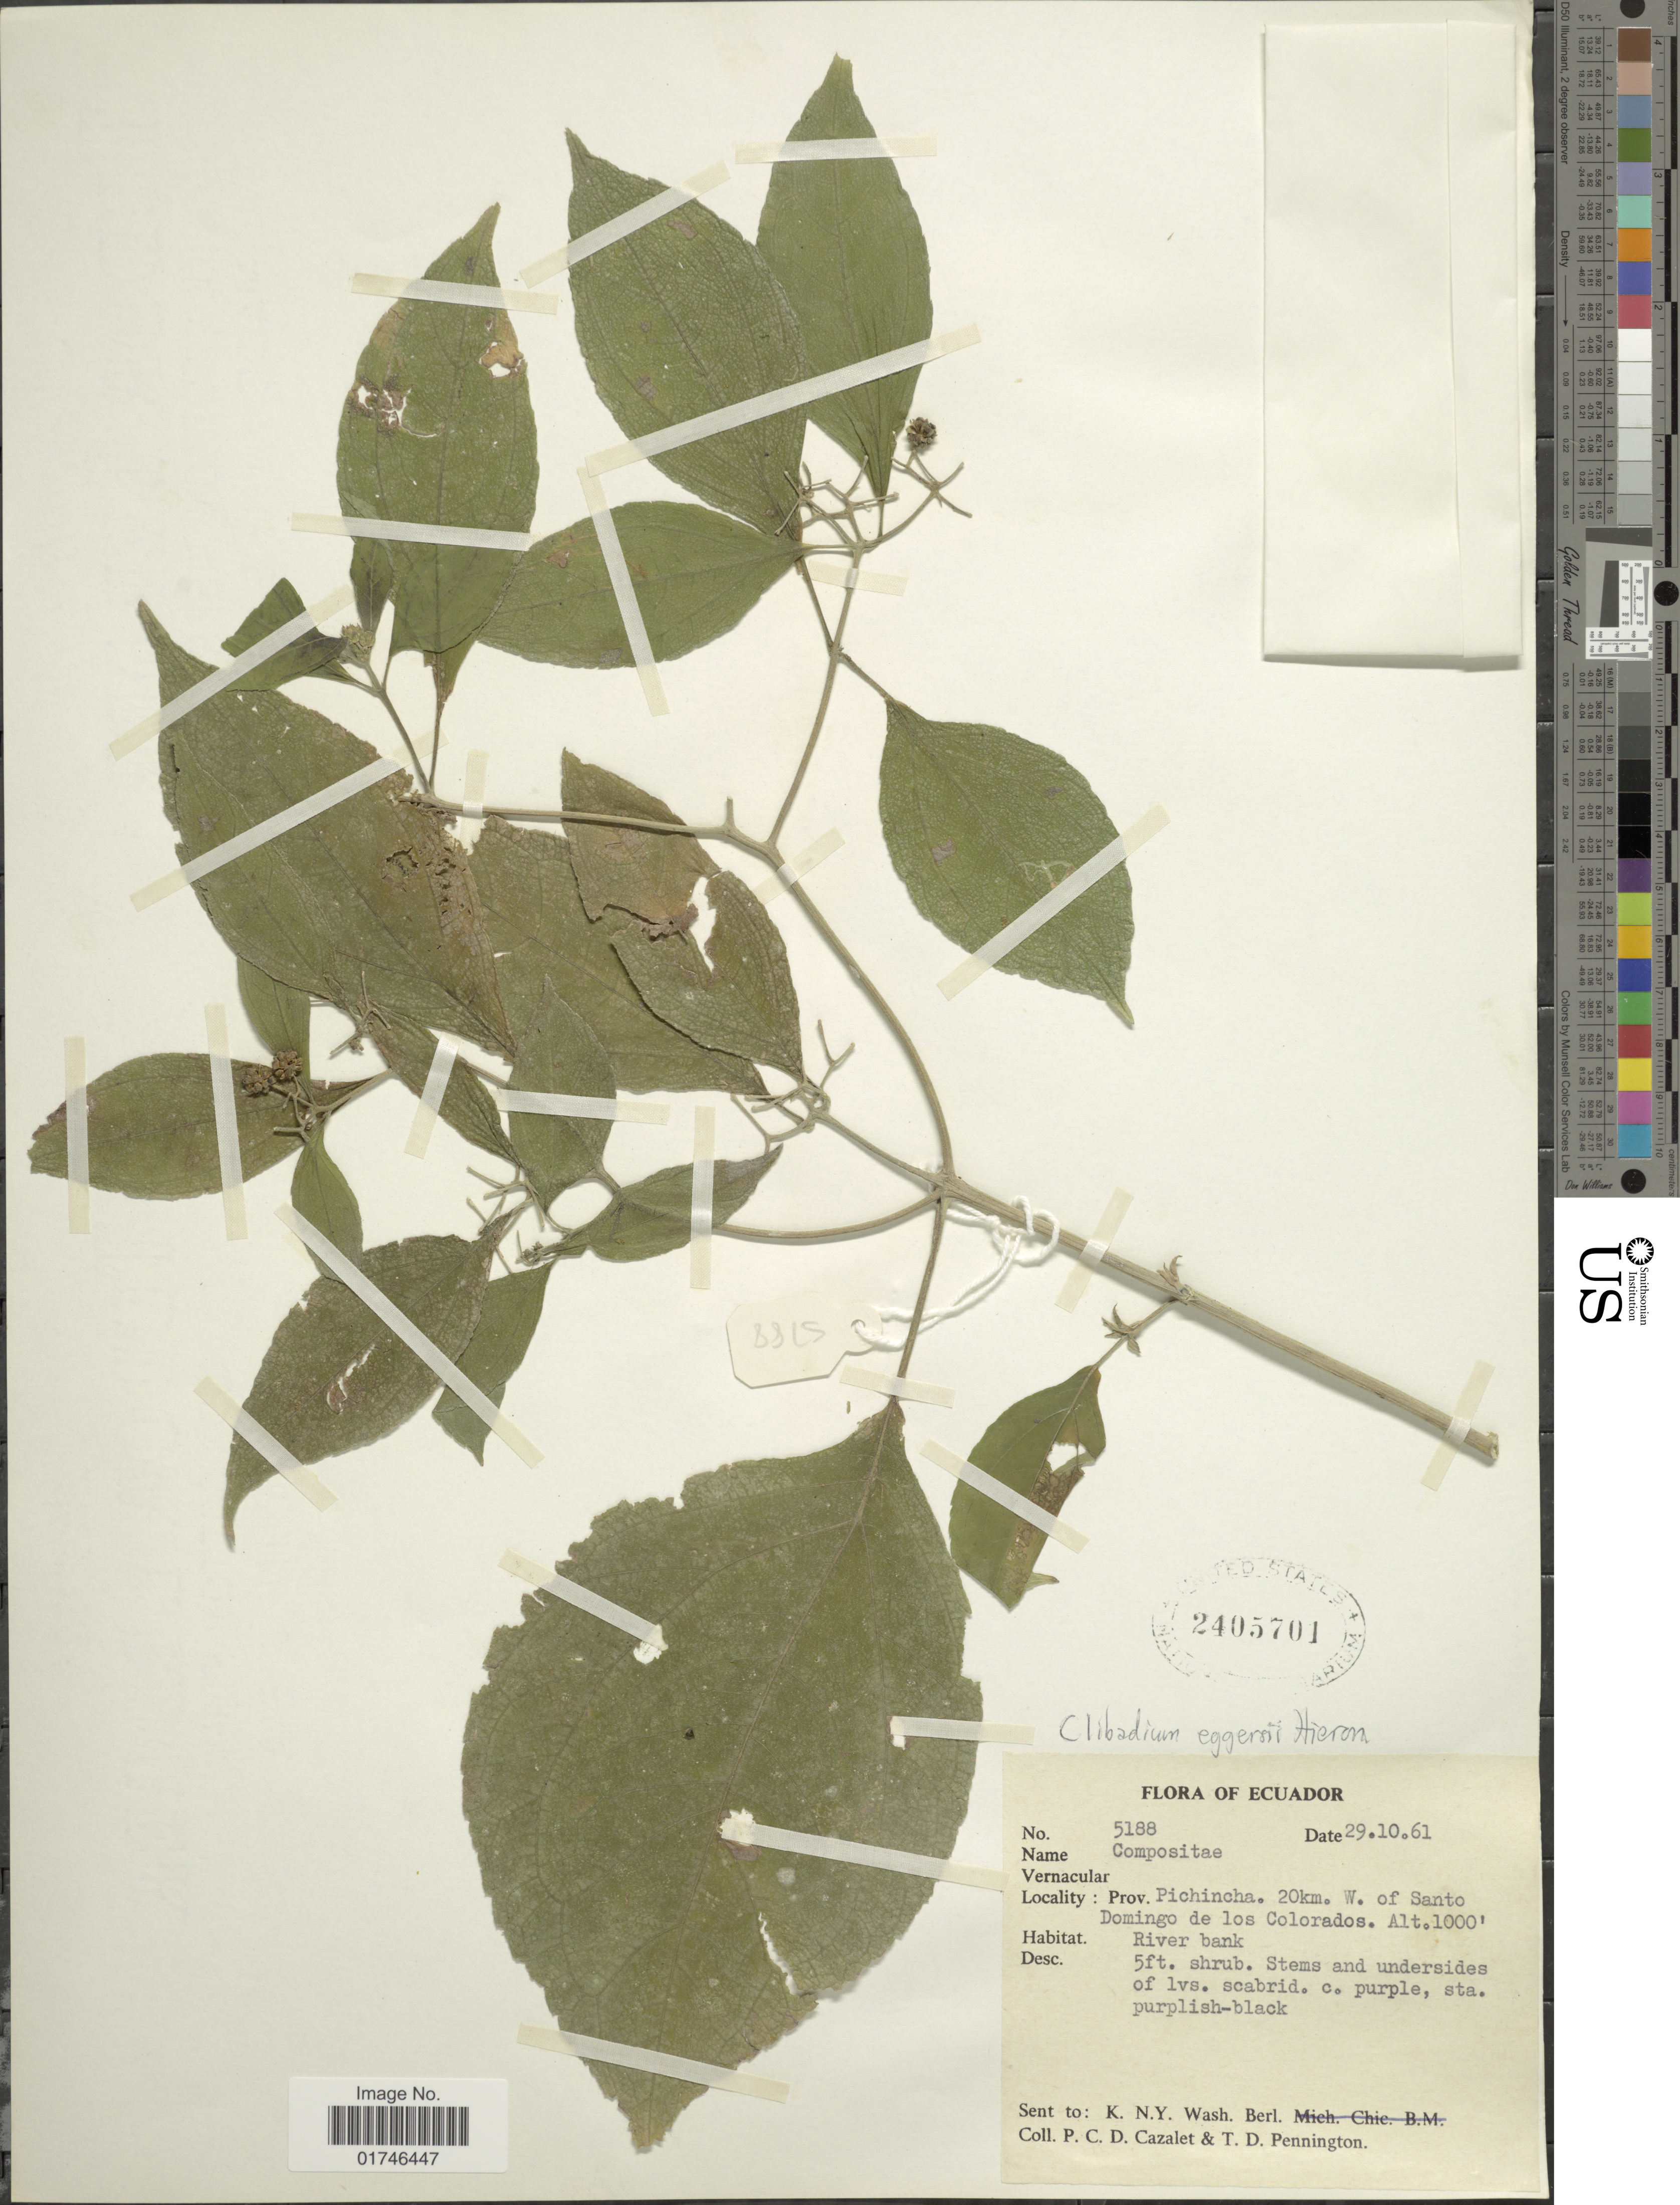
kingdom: Plantae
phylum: Tracheophyta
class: Magnoliopsida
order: Asterales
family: Asteraceae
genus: Clibadium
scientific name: Clibadium eggersii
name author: Hieron.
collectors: P. C. D. Cazalet & T. D. Pennington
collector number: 5188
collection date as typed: Transcribed d/m/y: 29/10/61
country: Ecuador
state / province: Pichincha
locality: Prov. Pichincha. 20 km. W. of Santo Domingo de los Colorados.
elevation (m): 305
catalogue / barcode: US 2405701